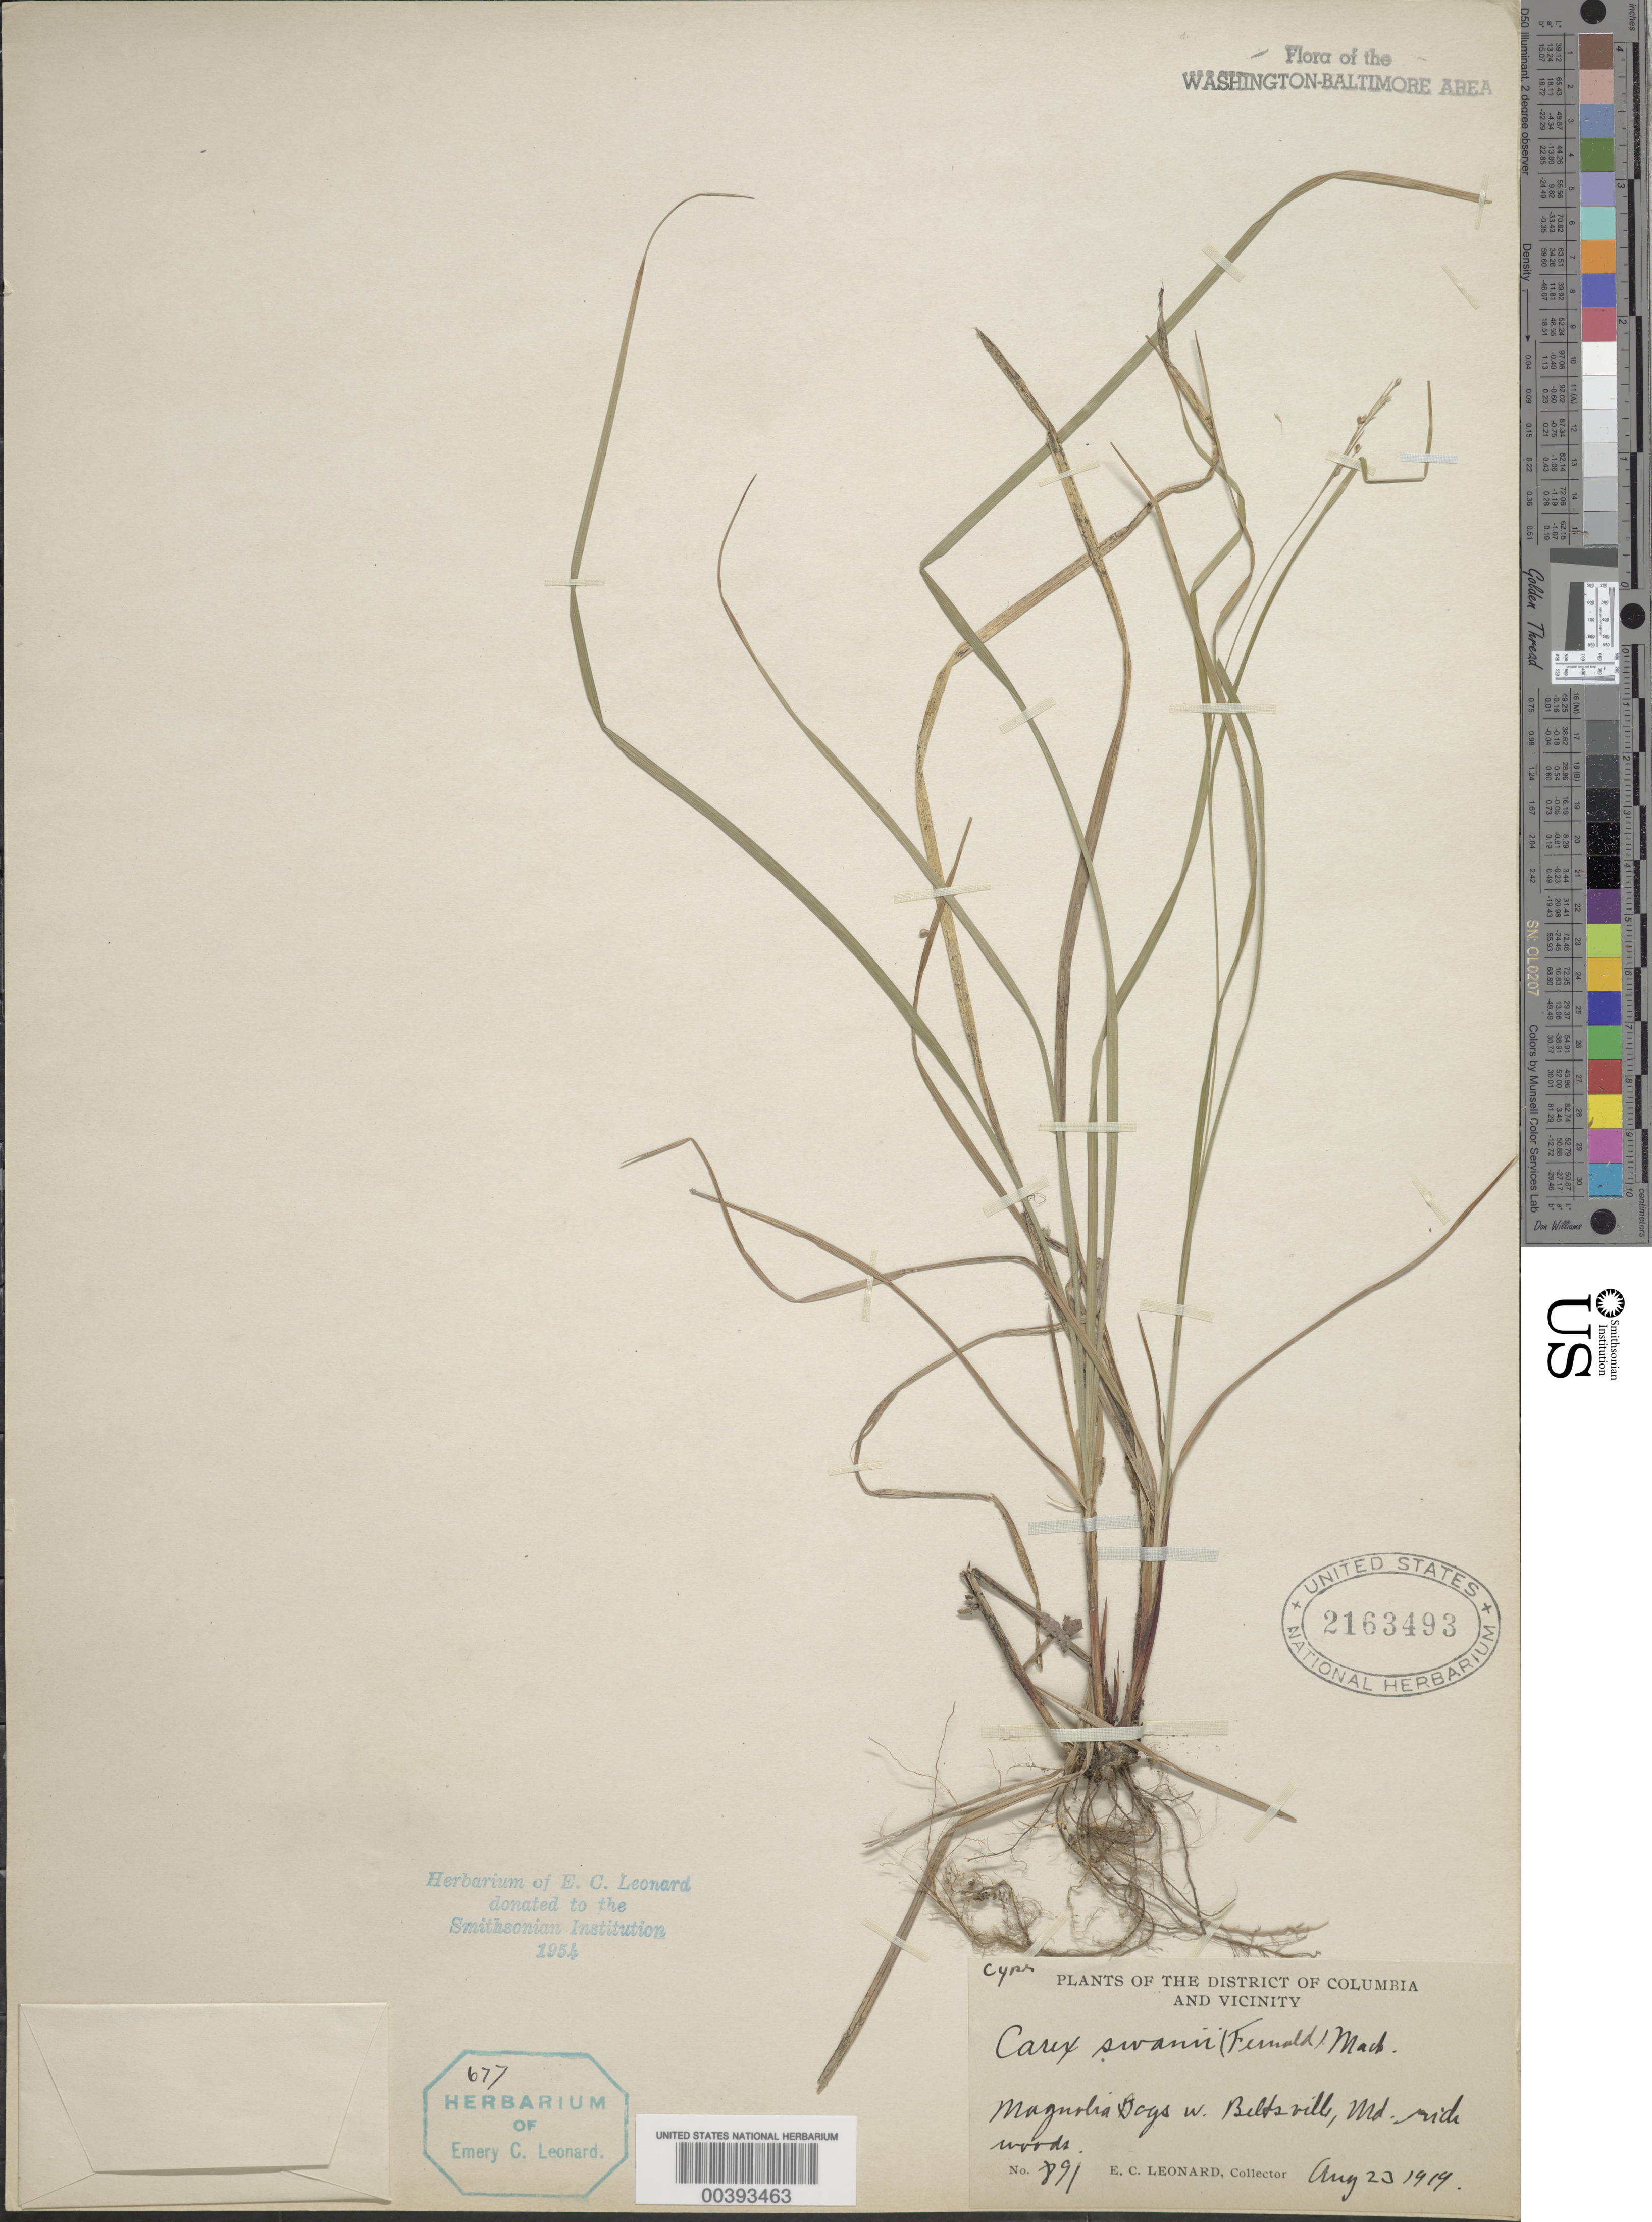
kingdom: Plantae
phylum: Tracheophyta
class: Liliopsida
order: Poales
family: Cyperaceae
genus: Carex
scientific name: Carex swanii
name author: (Fernald) Mack.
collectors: E. C. Leonard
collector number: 891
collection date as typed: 23 Aug 1919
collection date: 1919-08-23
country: United States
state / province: Maryland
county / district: Prince George's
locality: Magnolia Bogs, west of Beltsville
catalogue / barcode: US 2163493